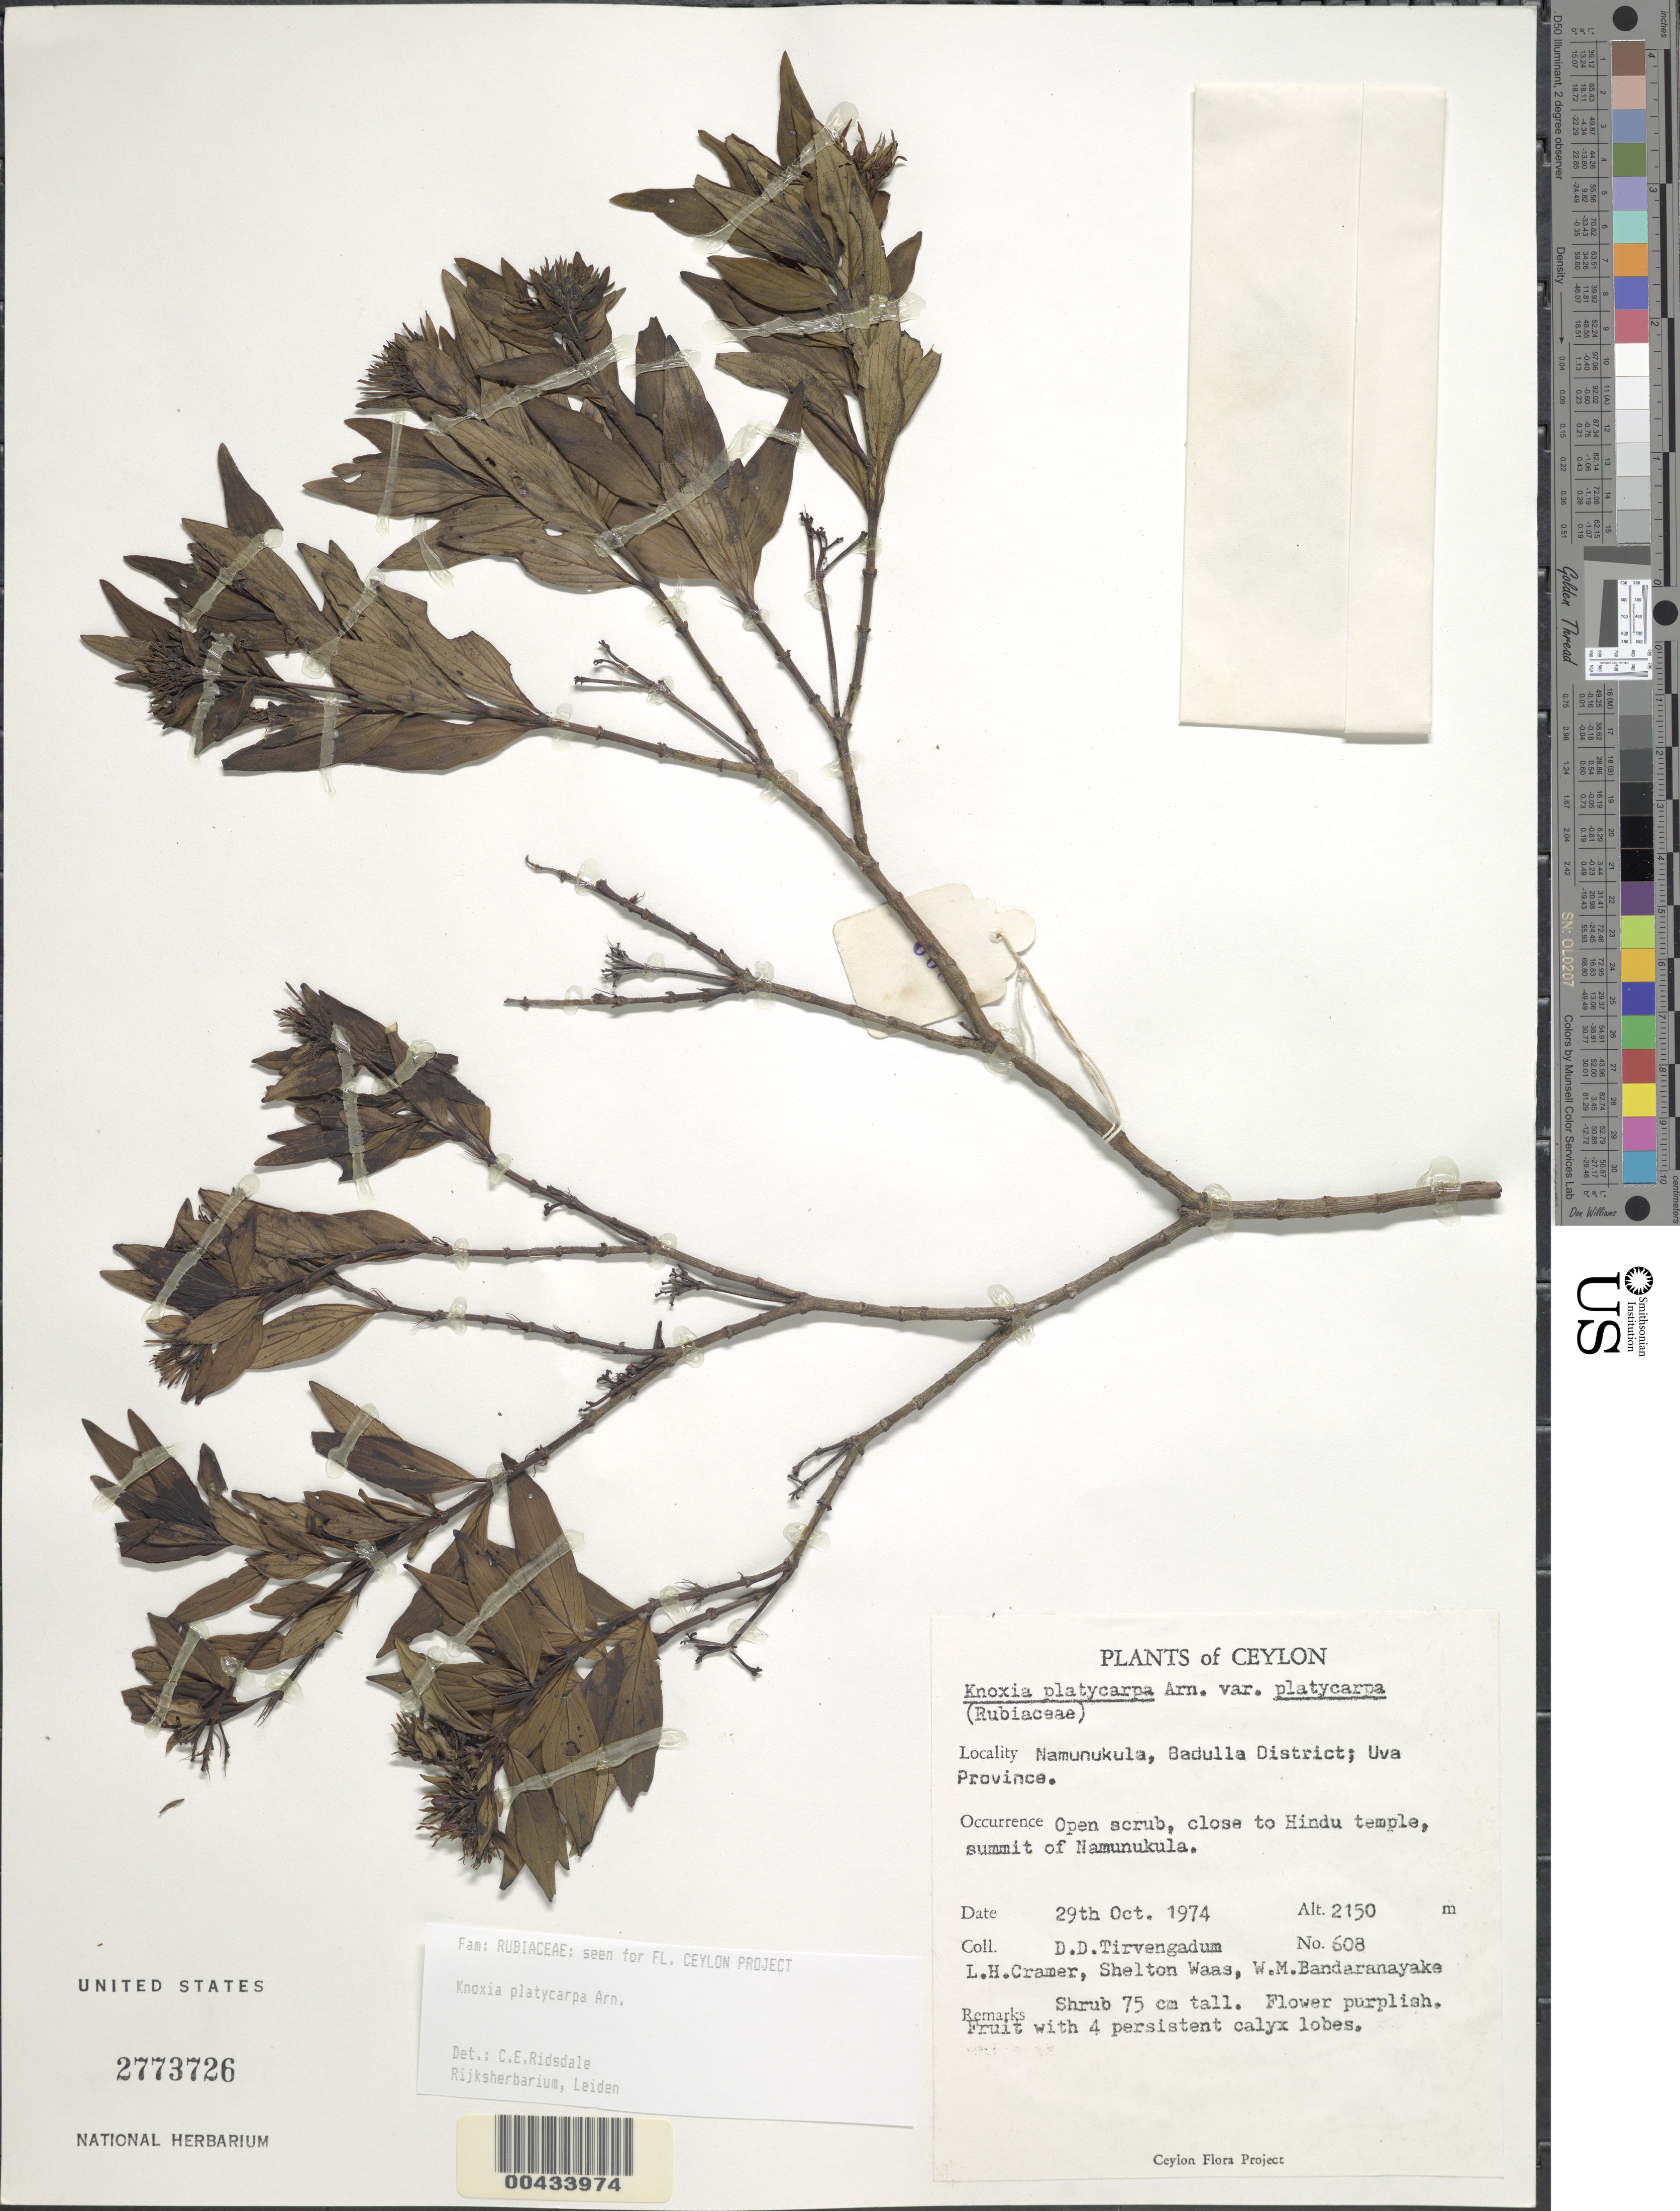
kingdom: Plantae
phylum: Tracheophyta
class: Magnoliopsida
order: Gentianales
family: Rubiaceae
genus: Knoxia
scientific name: Knoxia platycarpa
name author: Arn.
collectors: D. Tirvengadum, L. H. Cramer, S. Waas & W. Bandaranayake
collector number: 608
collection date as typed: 29 Oct 1974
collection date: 1974-10-29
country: Sri Lanka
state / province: Uva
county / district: Badulla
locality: Namunukula Kanda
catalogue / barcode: US 2773726